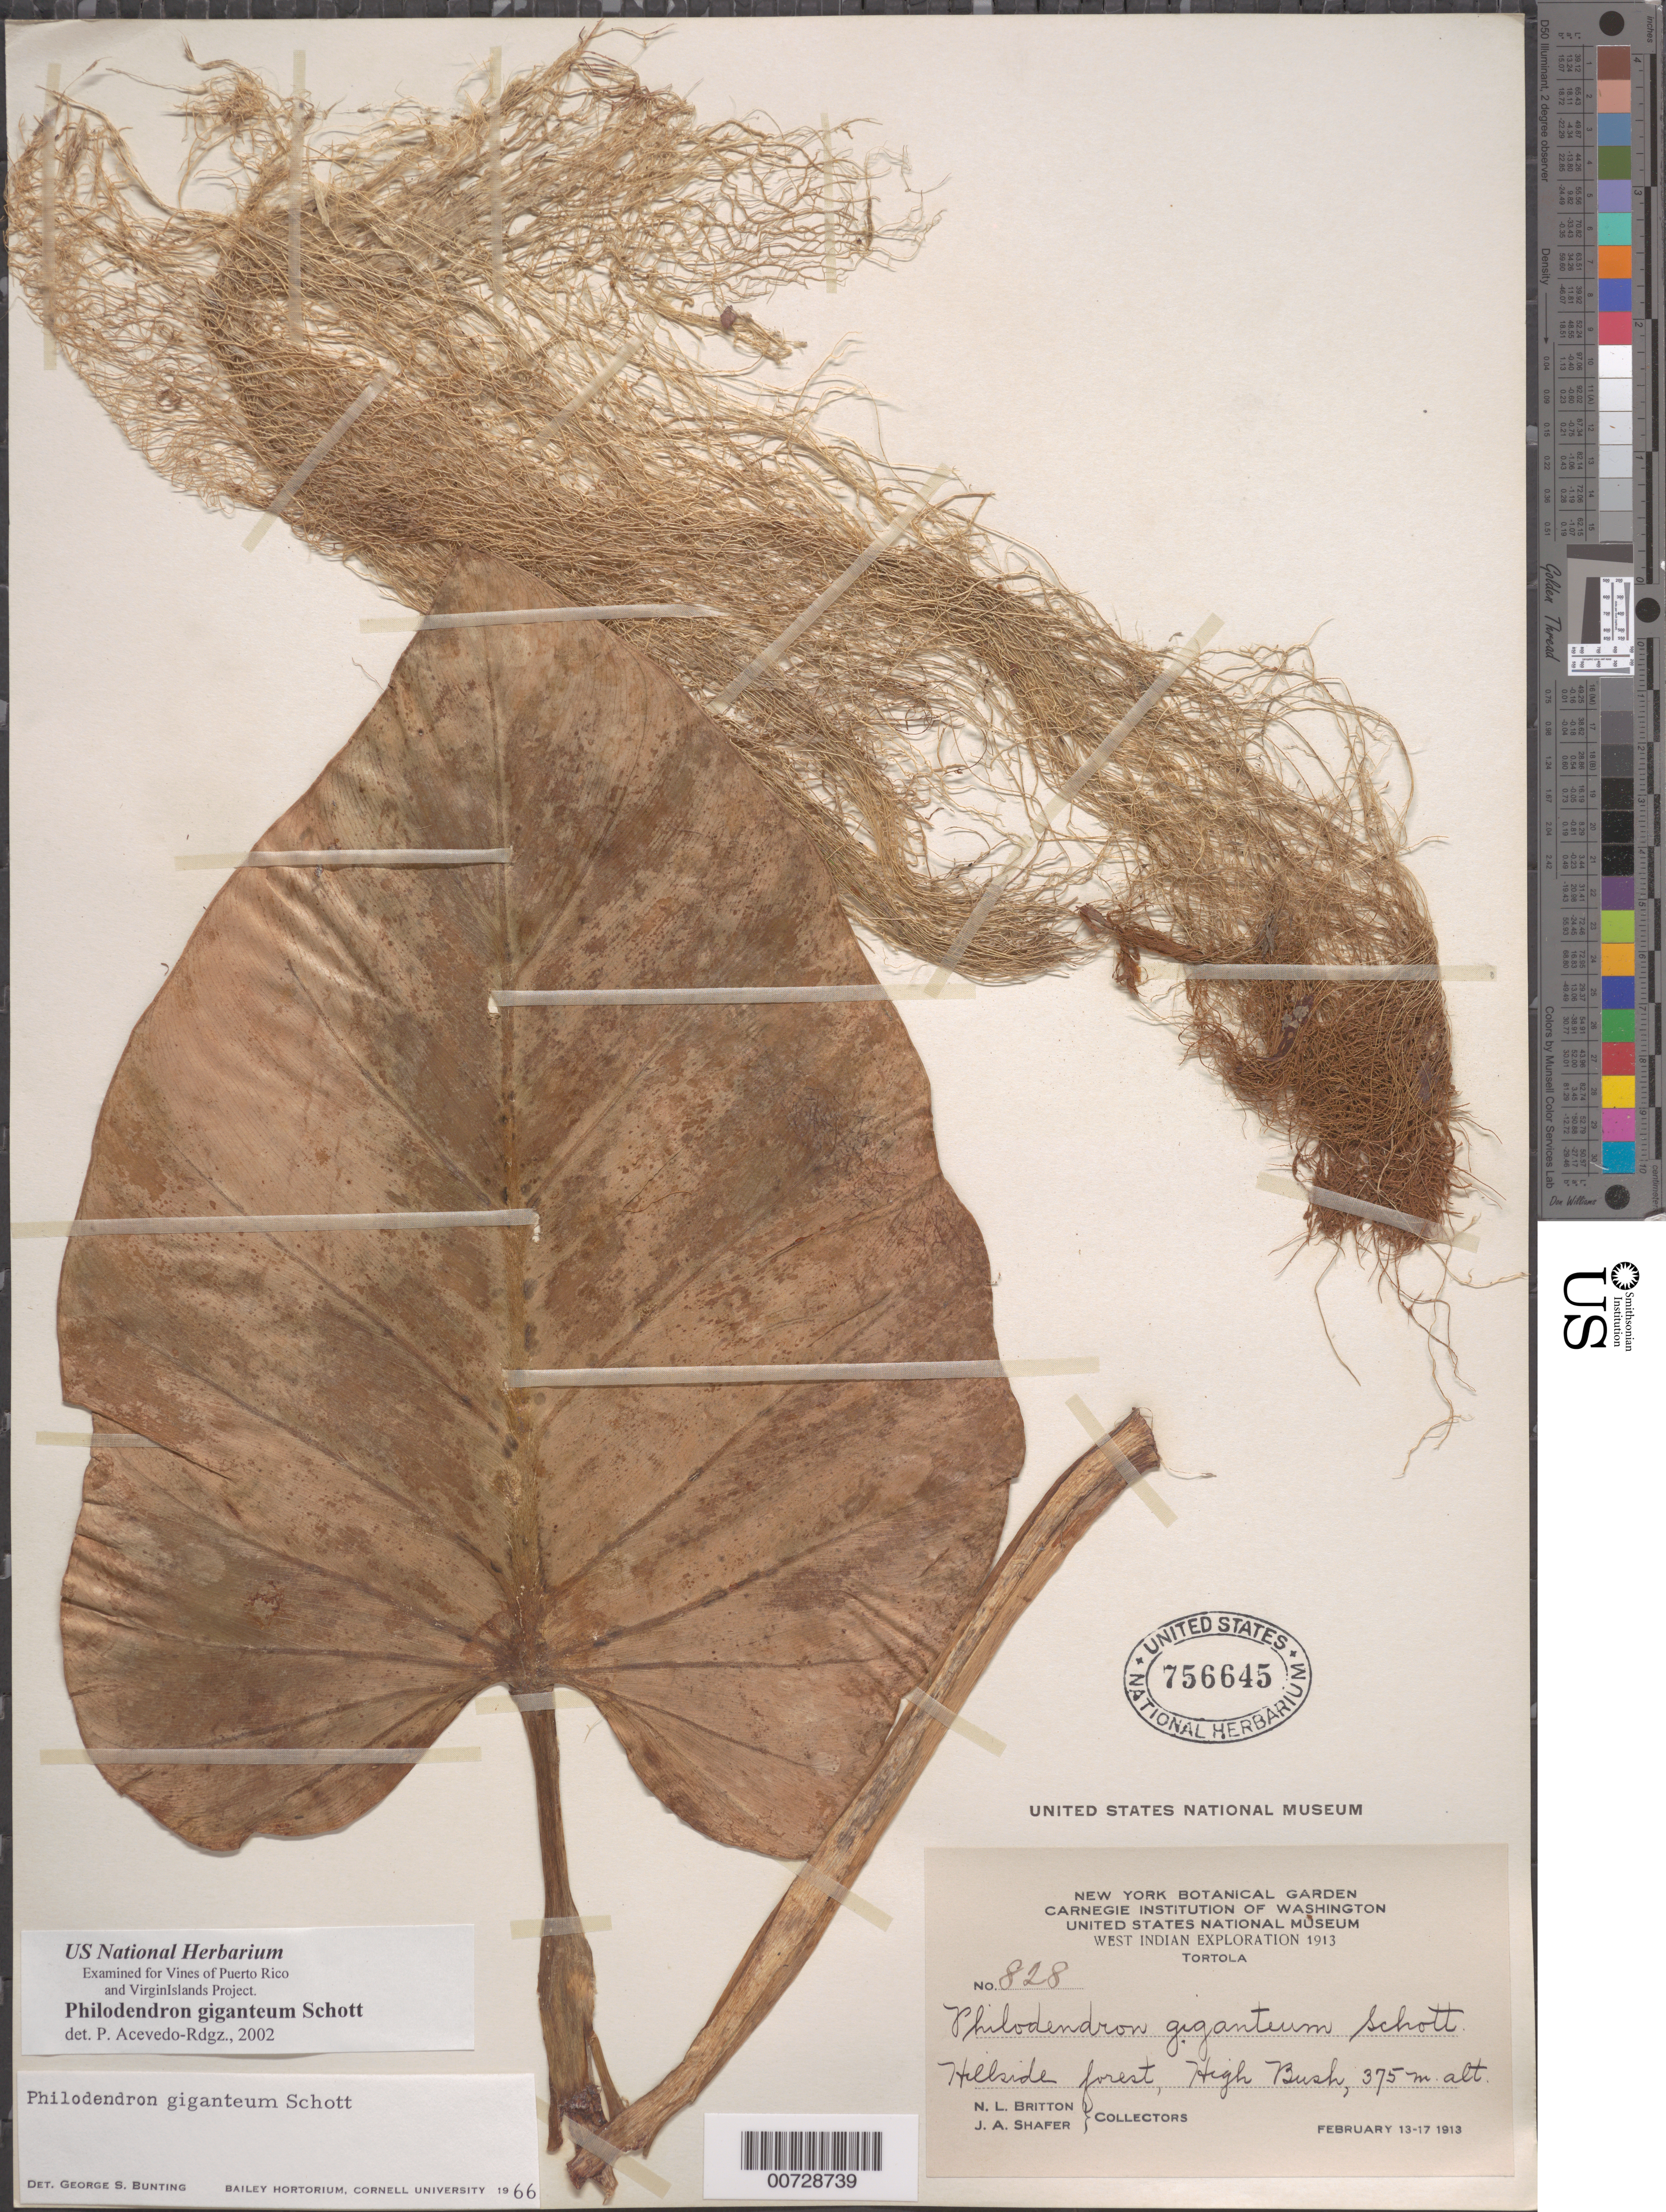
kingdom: Plantae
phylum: Tracheophyta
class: Liliopsida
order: Alismatales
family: Araceae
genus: Philodendron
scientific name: Philodendron giganteum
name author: Schott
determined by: Acevedo-Rodríguez, P., (BOT), Smithsonian Institution - National Museum of Natural History (UNITED STATES)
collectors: N. Britton & J. A. Shafer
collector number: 828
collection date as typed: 13 Feb 1913 to 17 Feb 1913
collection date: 1913-02-13/1913-02-17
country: British Virgin Islands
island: Tortola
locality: Tortola; High Bush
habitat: Hillside forest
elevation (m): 375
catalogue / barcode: US 756645